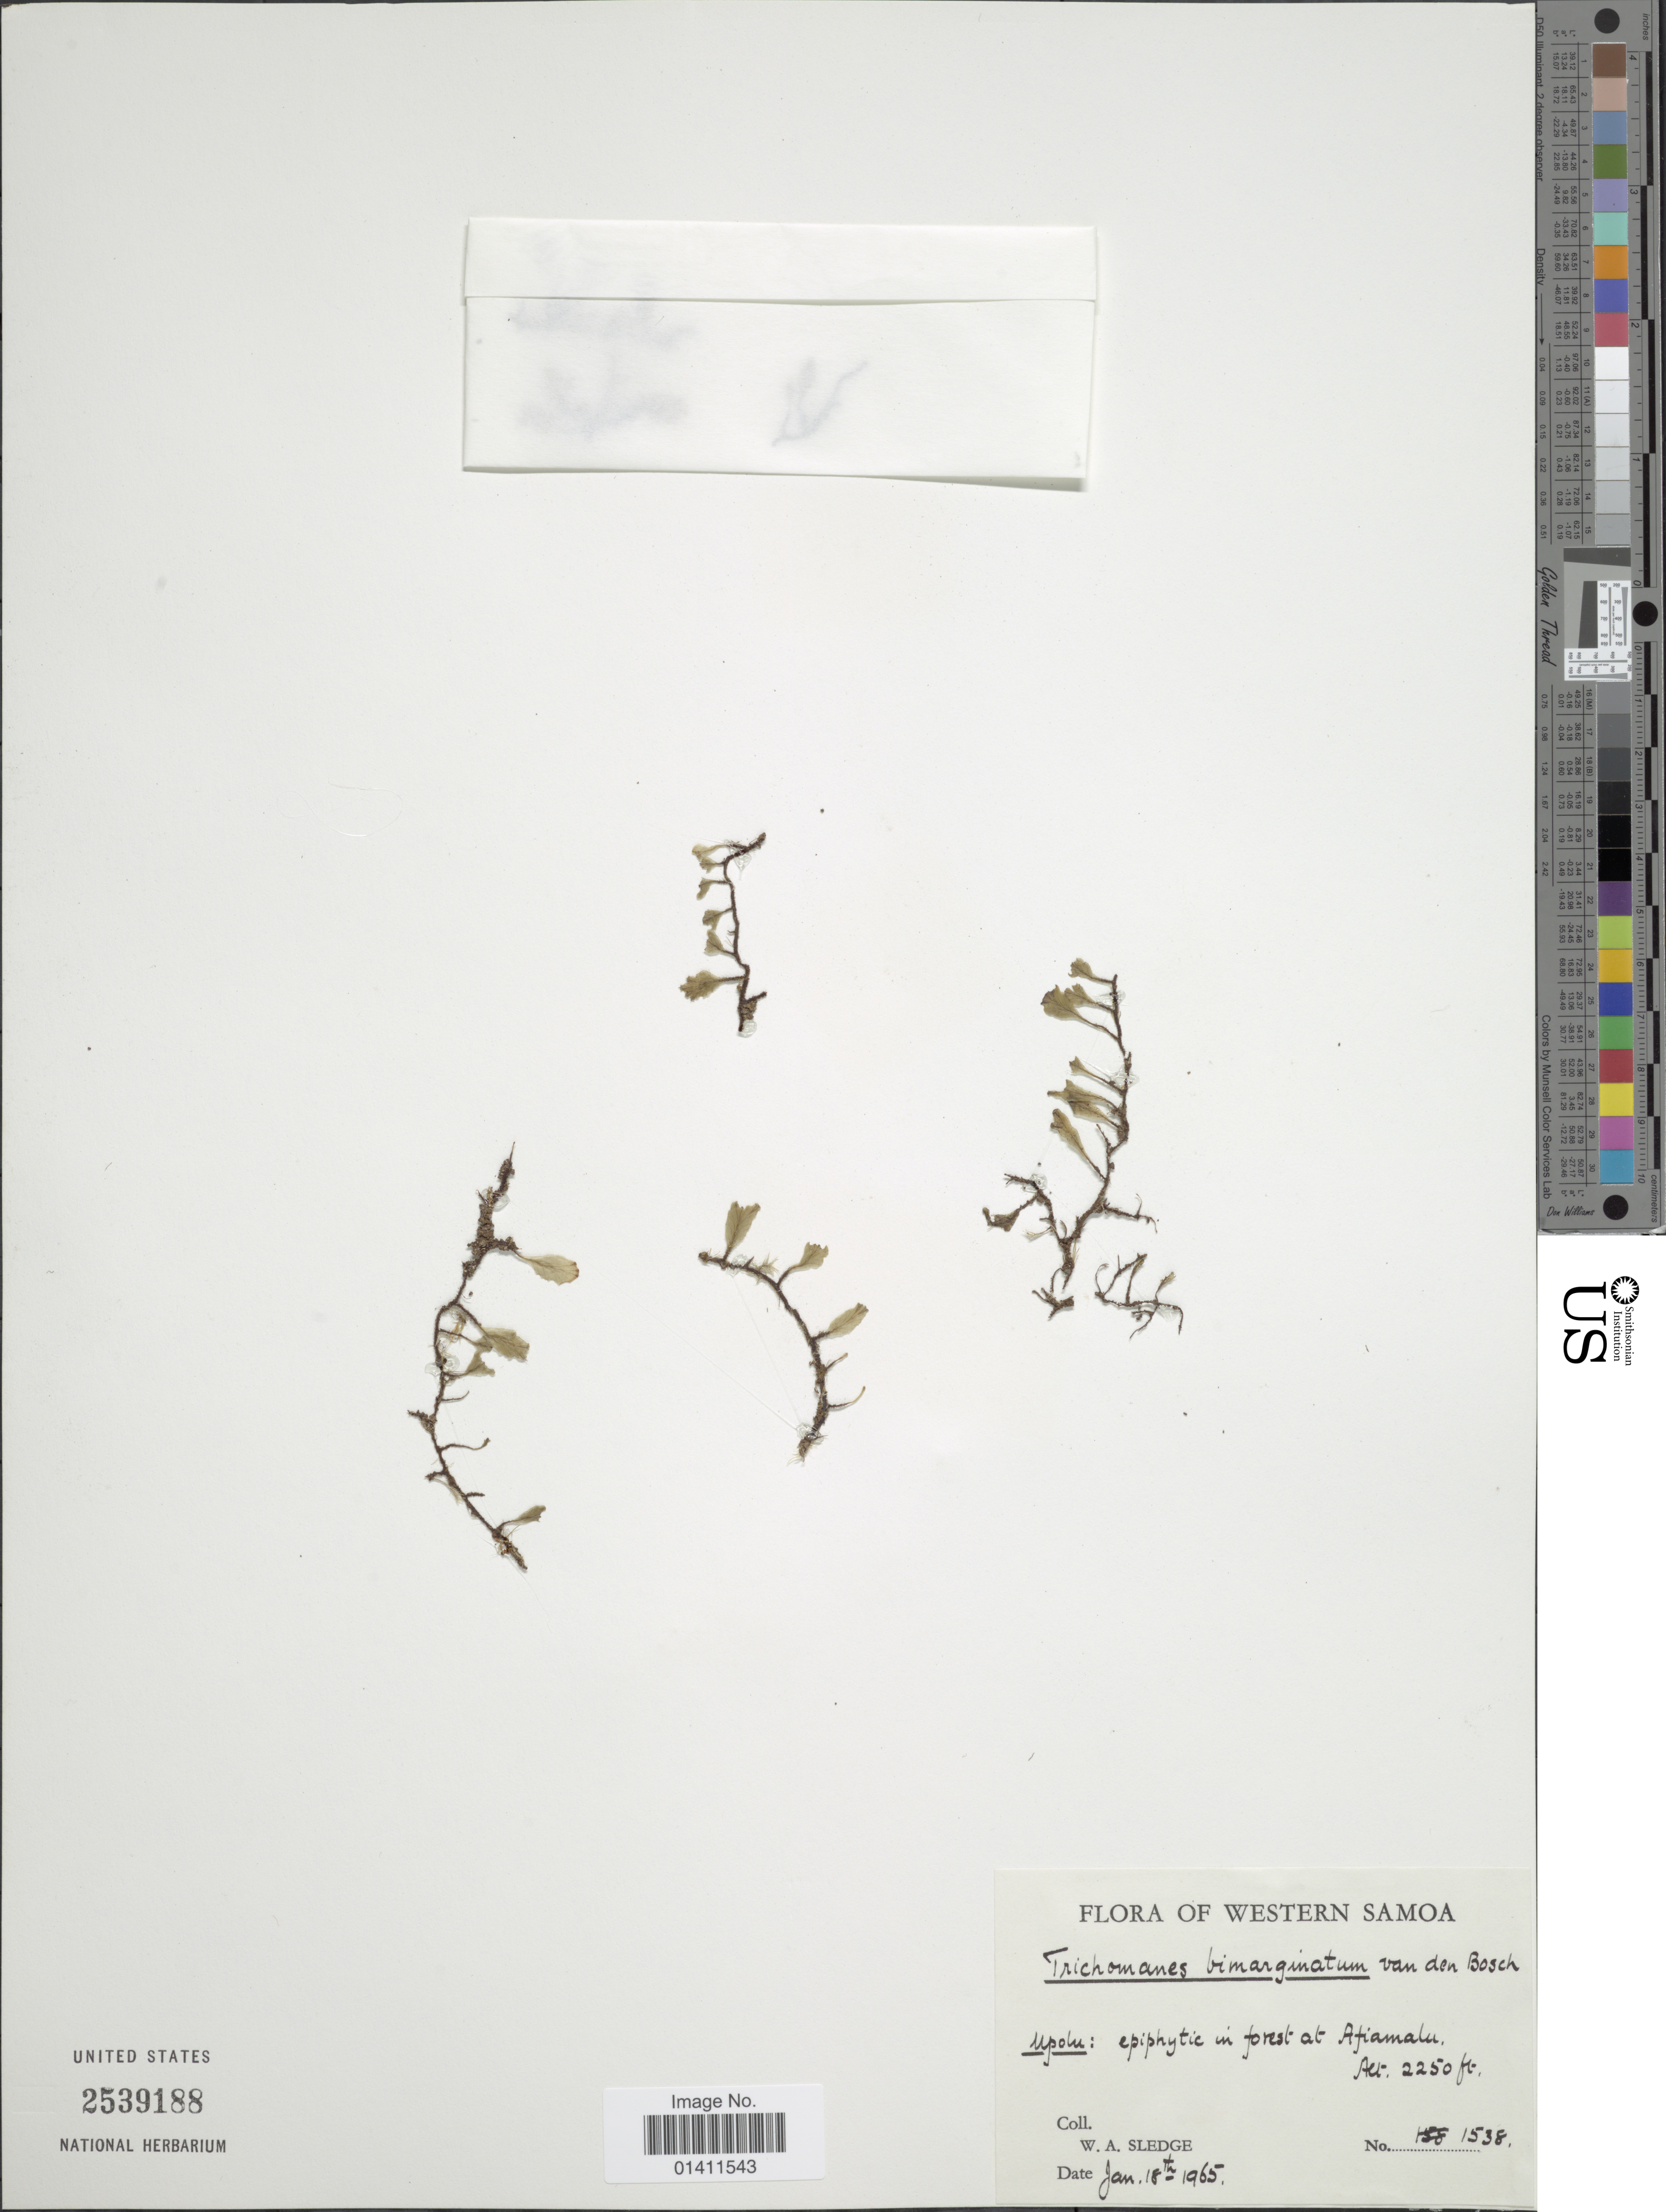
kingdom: Plantae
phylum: Tracheophyta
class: Polypodiopsida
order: Hymenophyllales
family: Hymenophyllaceae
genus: Didymoglossum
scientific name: Didymoglossum bimarginatum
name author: (Bosch) Ebihara & K. Iwats.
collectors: W. A. Sledge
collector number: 1538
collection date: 1965-01-18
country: Samoa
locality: Upolu: epiphytic in forest at Afiamalu.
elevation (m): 686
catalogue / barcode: US 2539188